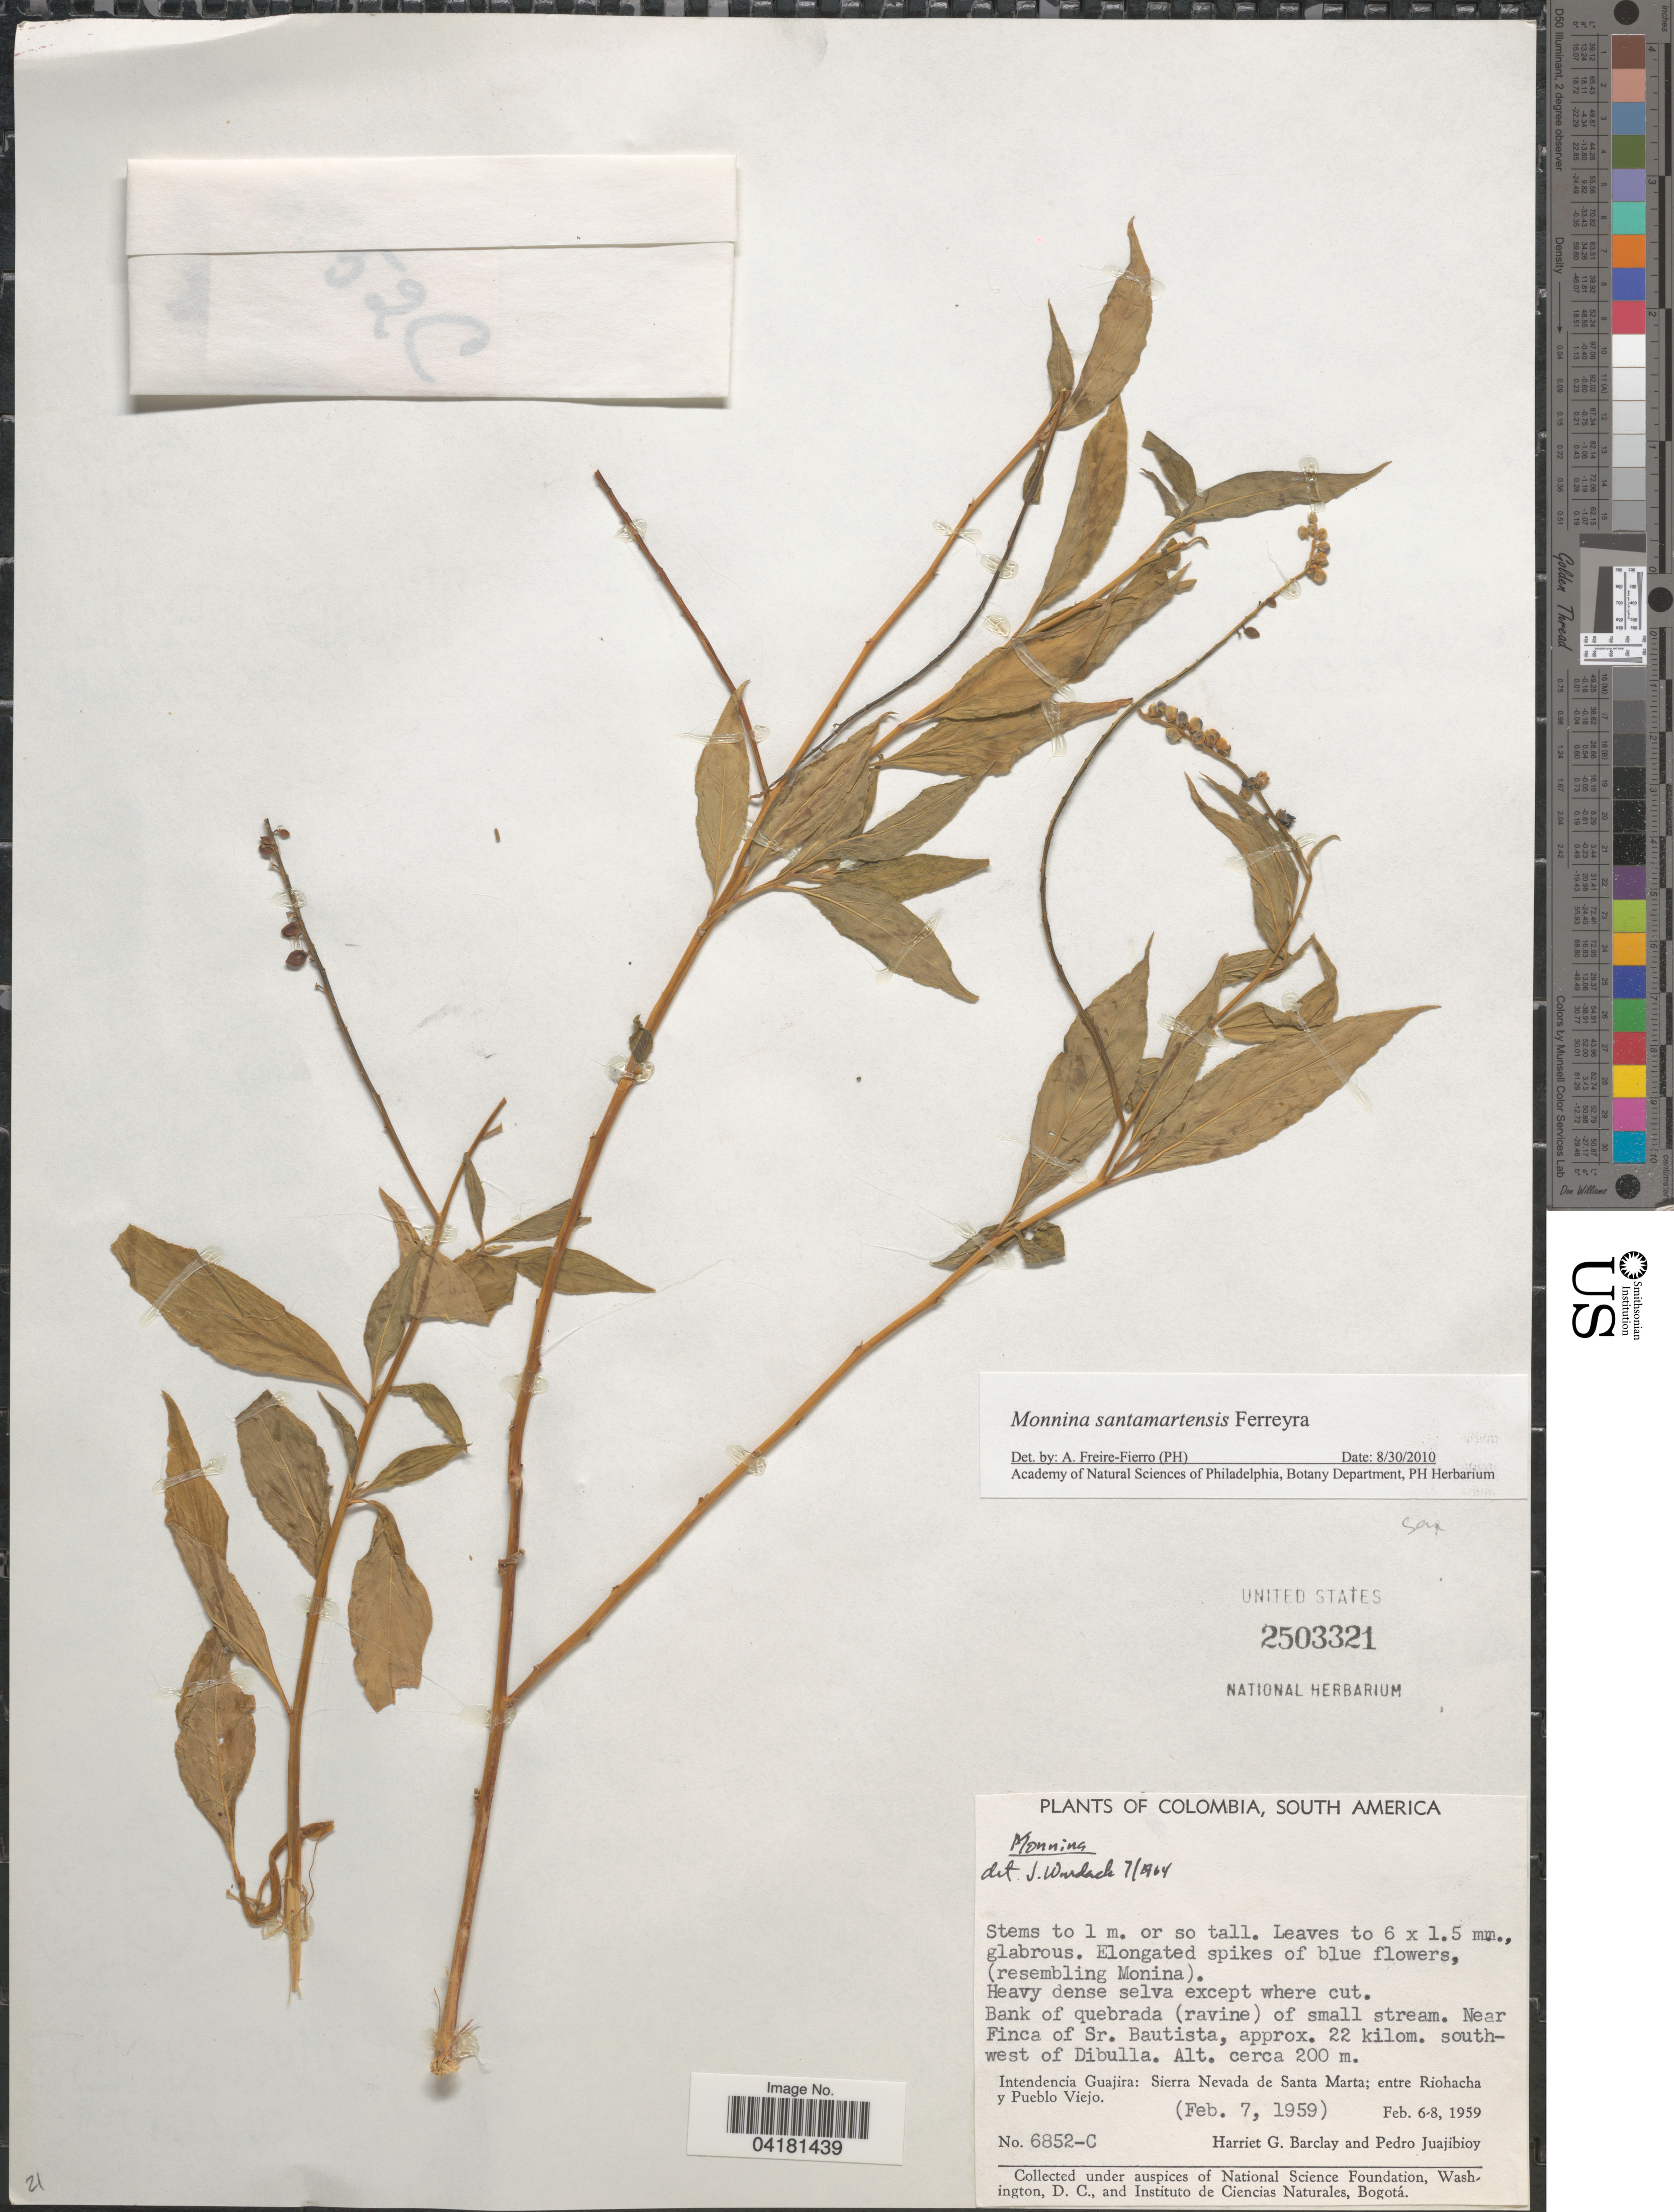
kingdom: Plantae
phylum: Tracheophyta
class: Magnoliopsida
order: Fabales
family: Polygalaceae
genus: Monnina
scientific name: Monnina santamartensis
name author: Ferreyra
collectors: H. G. Barclay & P. Juajibioy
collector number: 6852-C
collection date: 1959-02-07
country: Colombia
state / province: La Guajira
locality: Near Finca of Sr. Bautista, approx. 22 kilom. southwest of Dibulla. Intendencia Guajira: Sierra Nevada de Santa Marta; entre Riohacha y Pueblo Viejo.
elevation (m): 200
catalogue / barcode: US 2503321